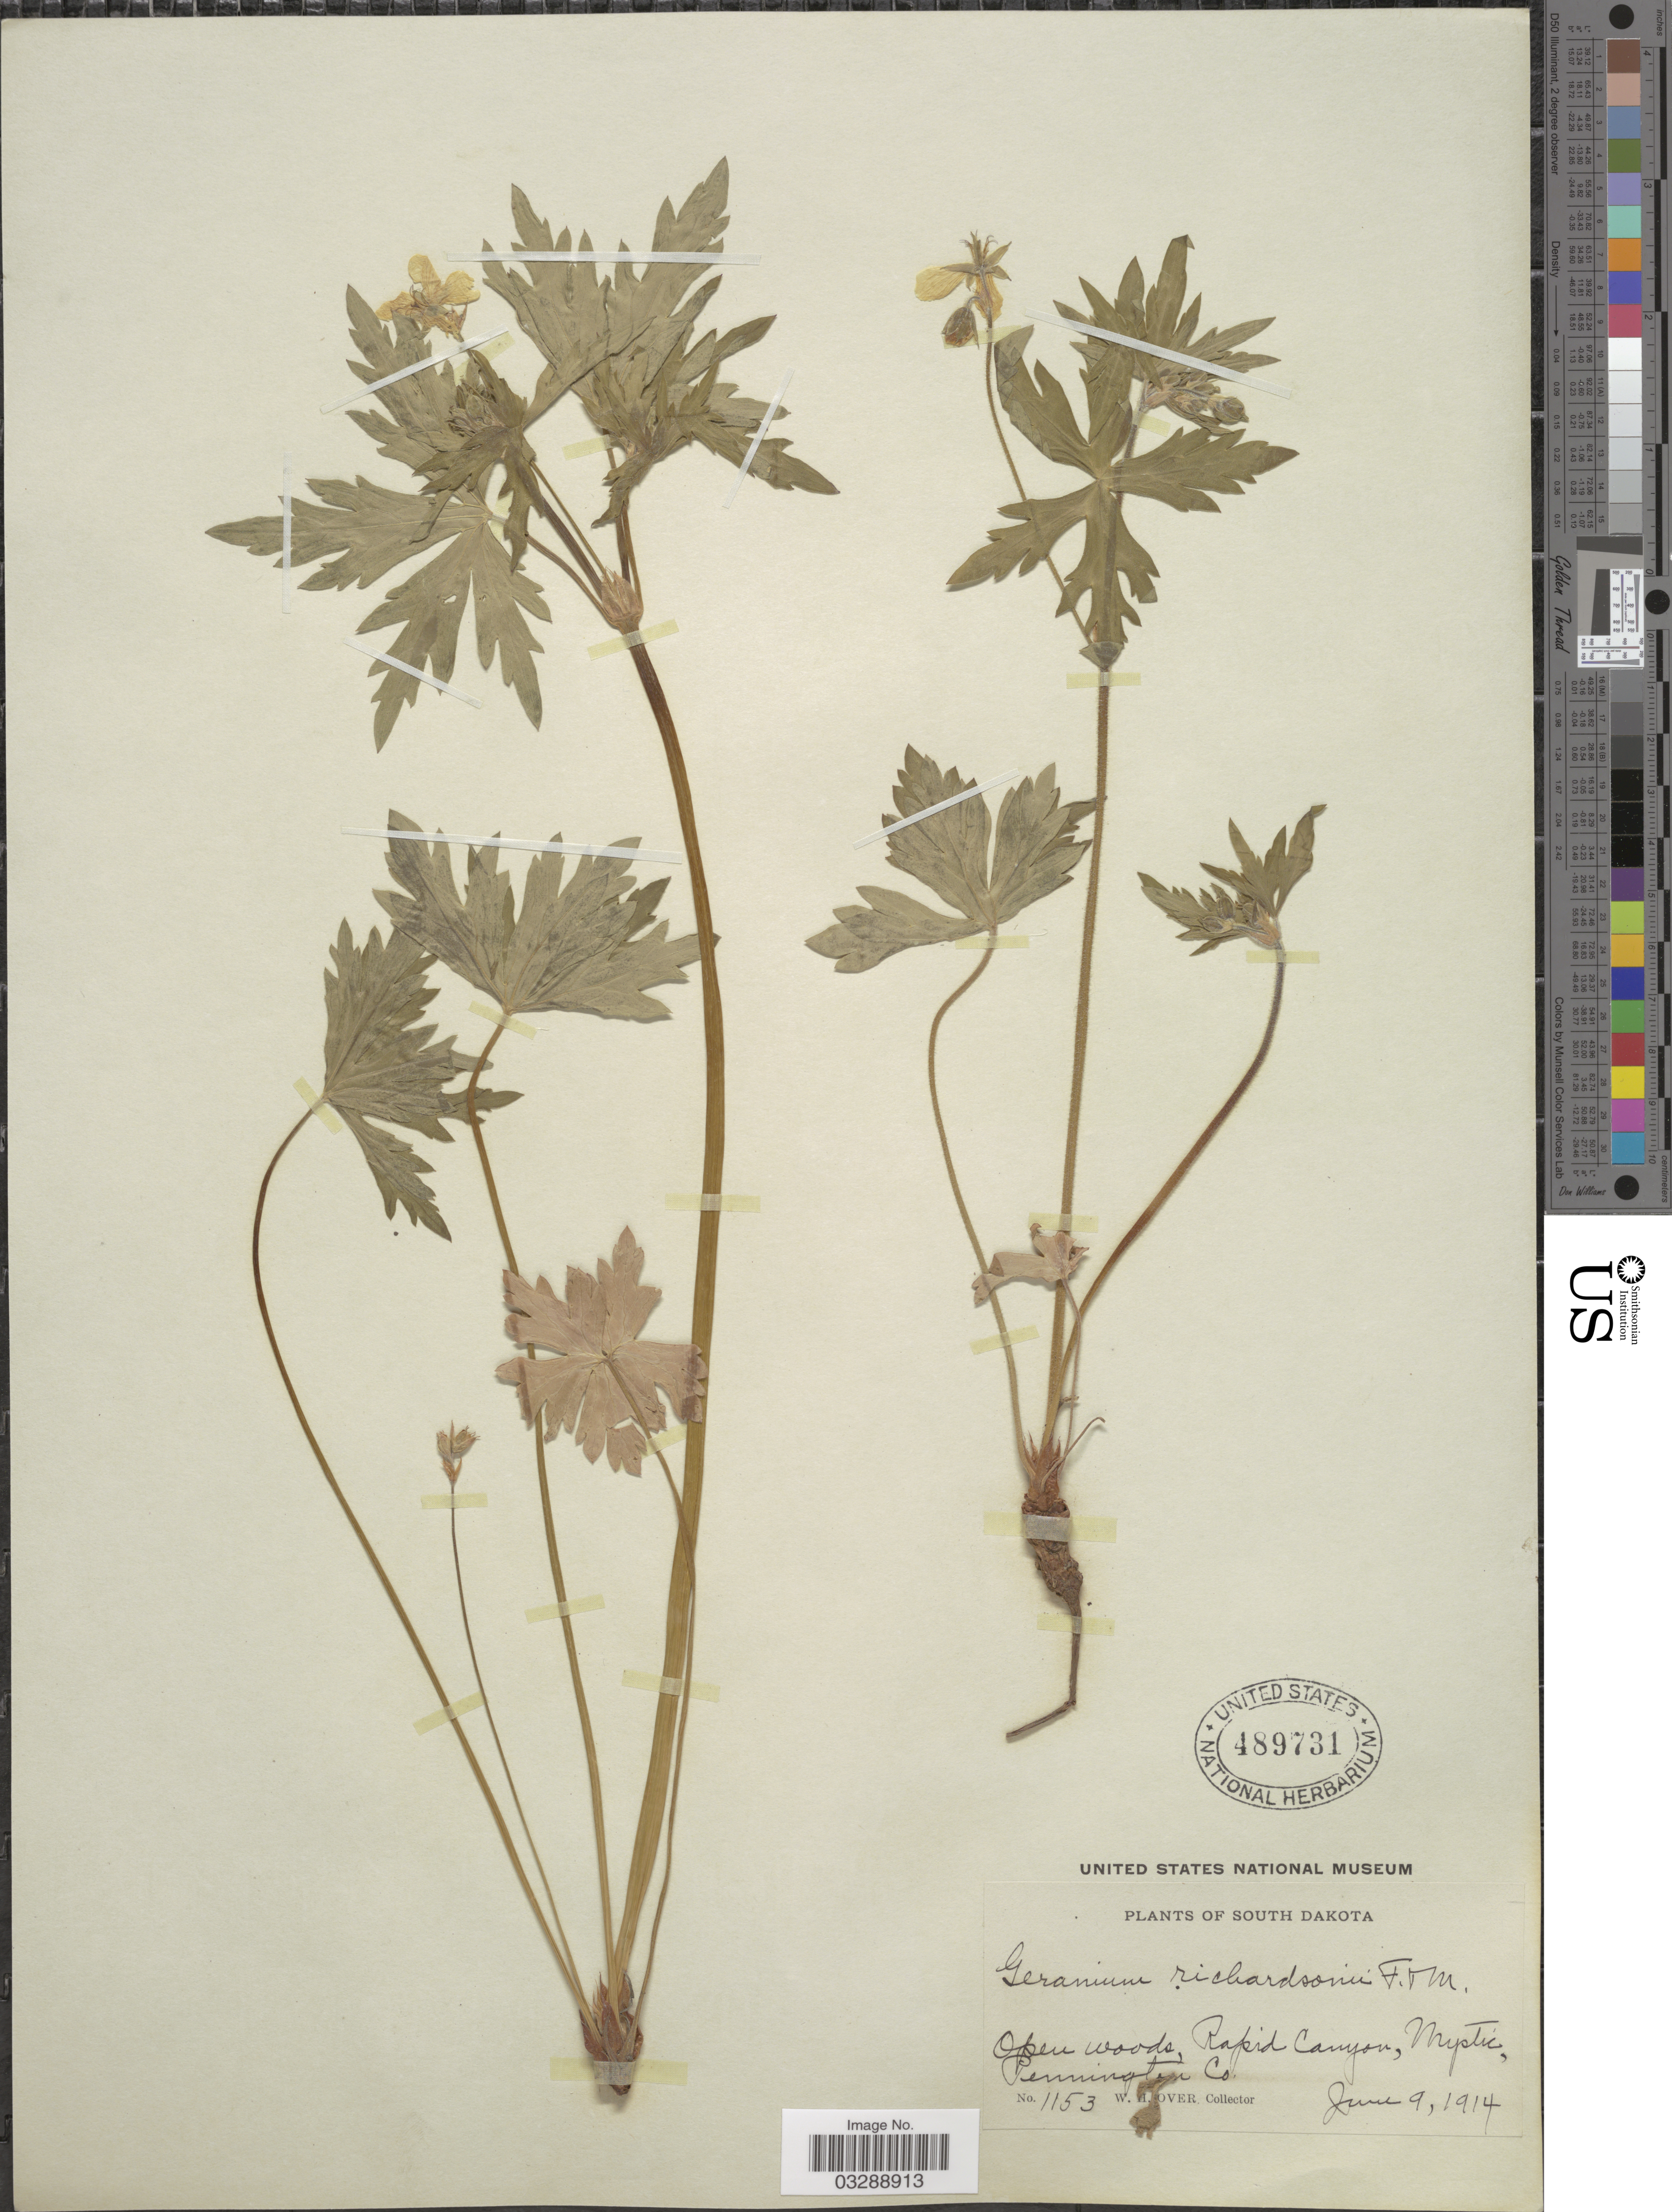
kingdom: Plantae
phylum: Tracheophyta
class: Magnoliopsida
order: Geraniales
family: Geraniaceae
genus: Geranium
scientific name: Geranium richardsonii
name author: Fisch. & Trautv.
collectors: W. Over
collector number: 1153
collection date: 1914-06-09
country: United States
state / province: South Dakota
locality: Rapid Canyon, Mystic, Pennington Co.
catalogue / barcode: US 489731